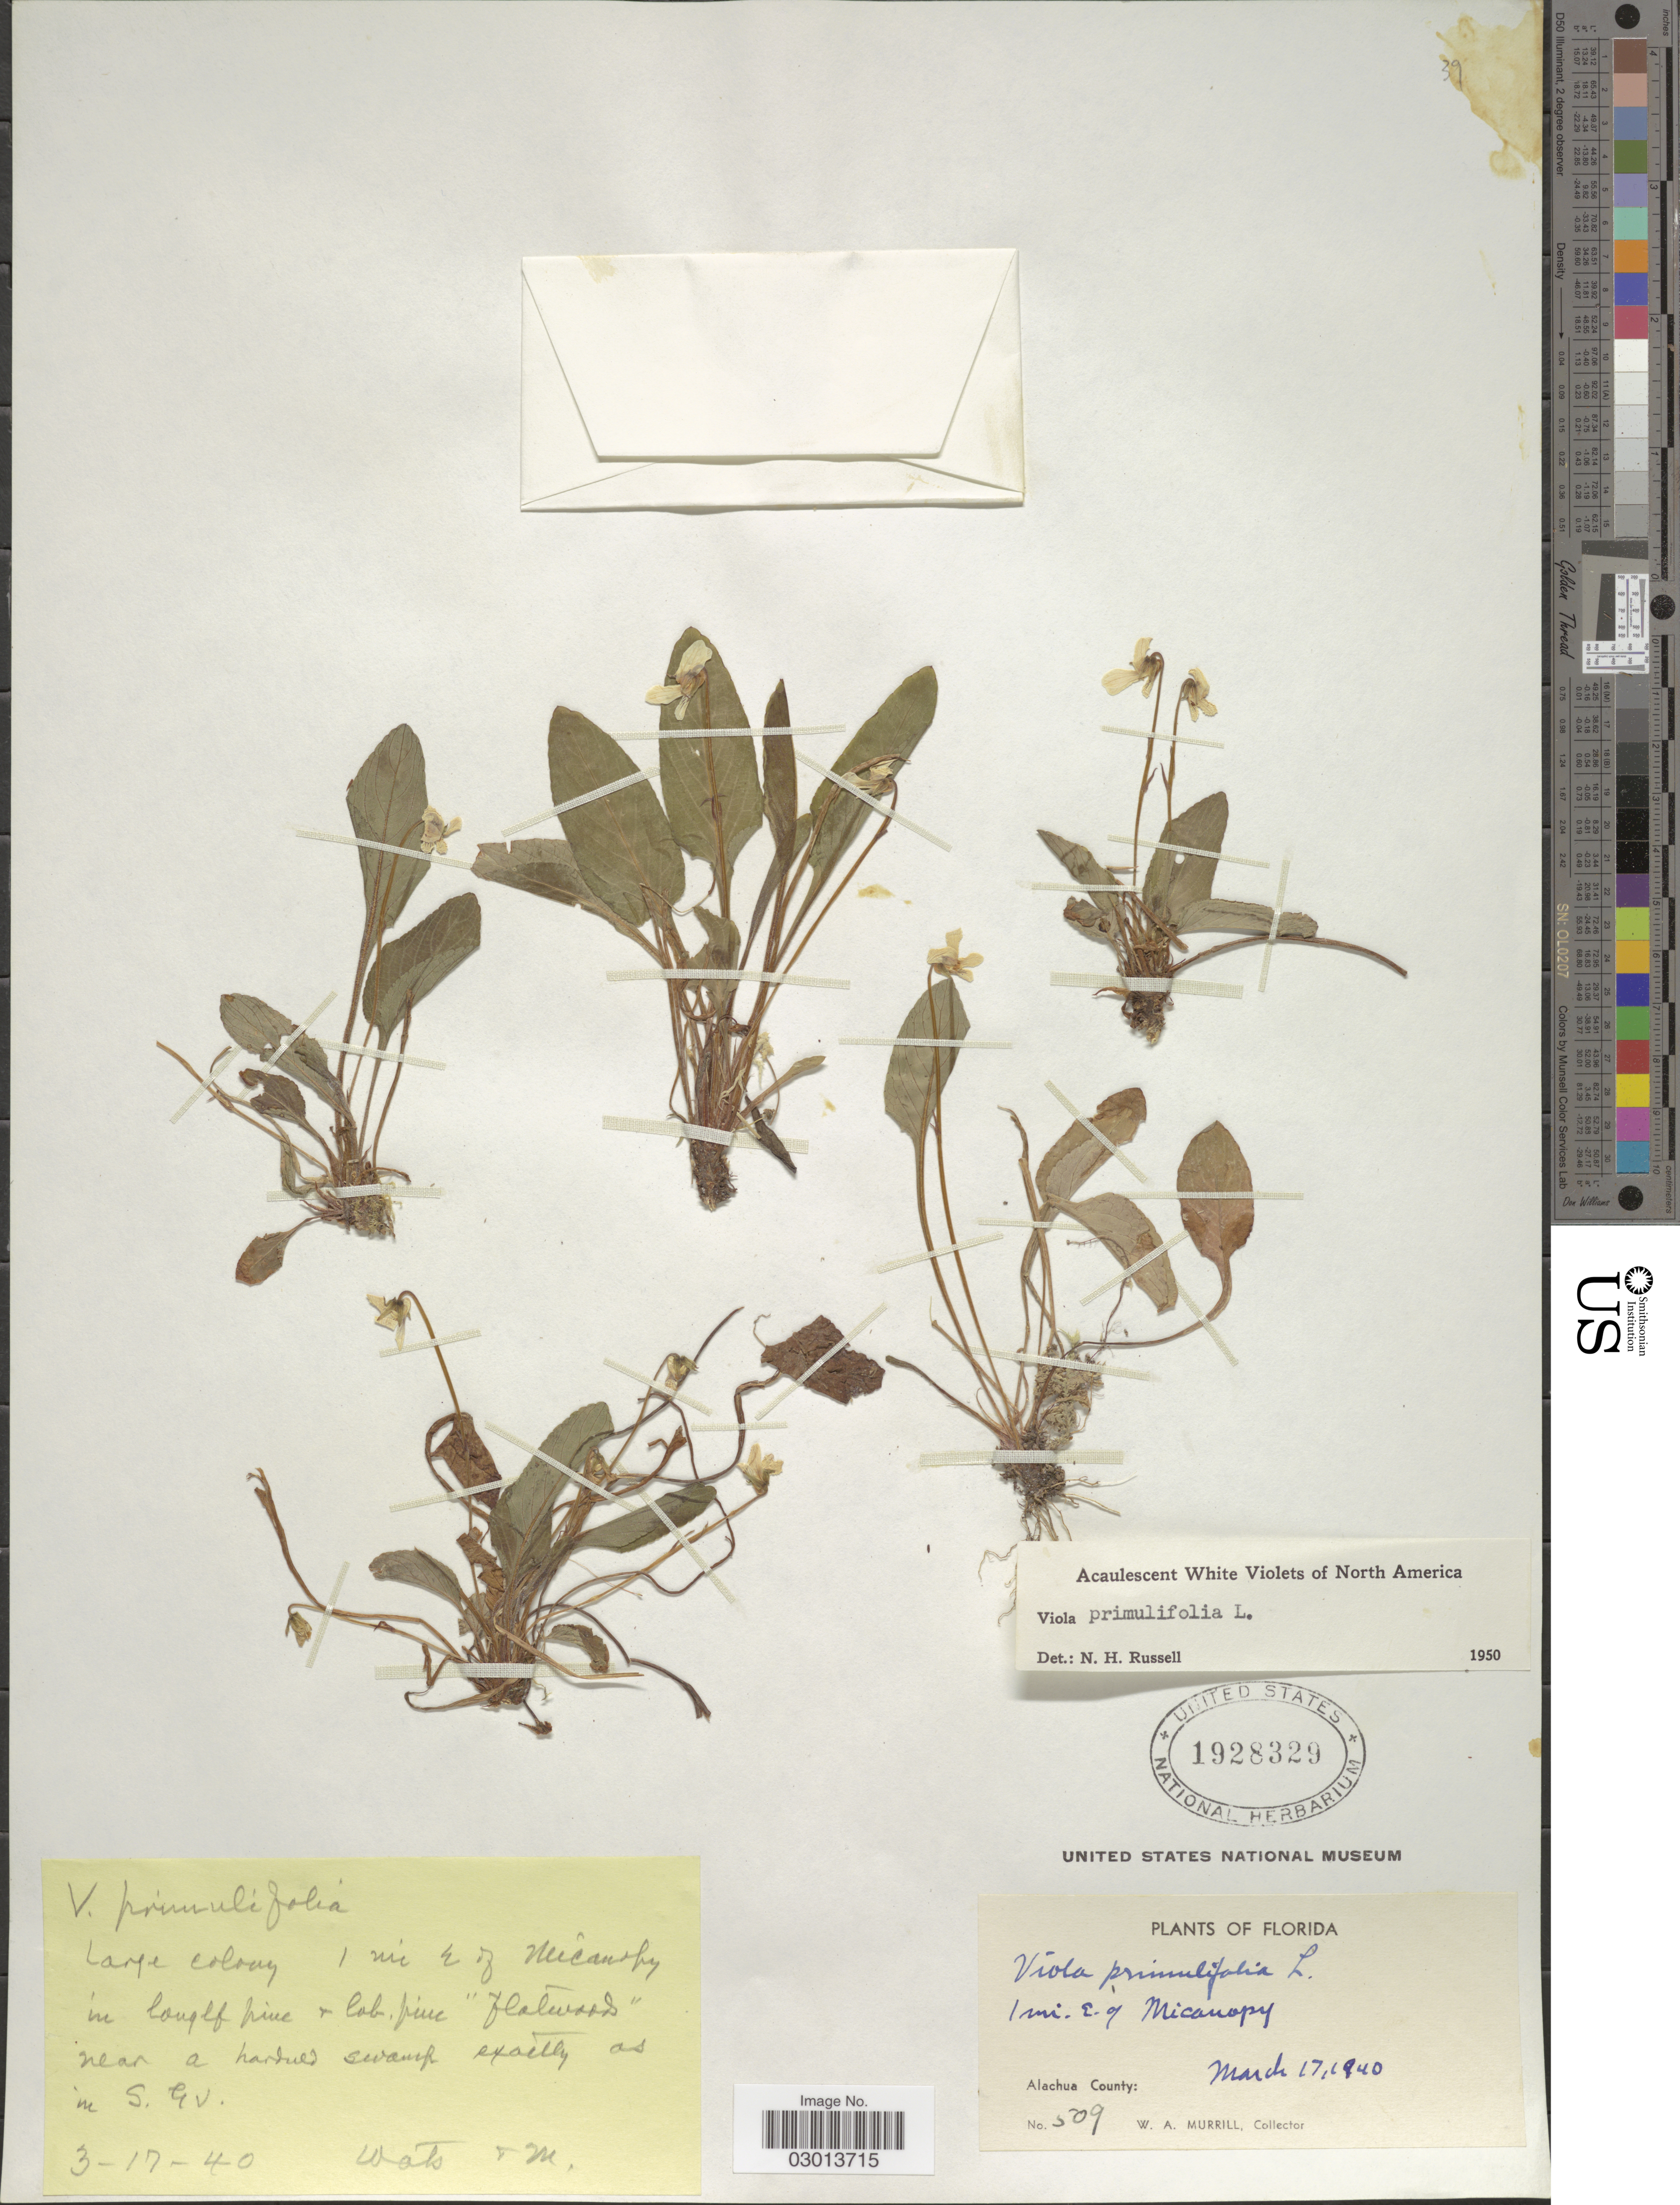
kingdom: Plantae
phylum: Tracheophyta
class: Magnoliopsida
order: Malpighiales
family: Violaceae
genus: Viola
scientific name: Viola primulifolia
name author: L.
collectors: W. A. Murrill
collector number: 509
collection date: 1940-03-17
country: United States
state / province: Florida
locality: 1 mi. E. of Micanopy. Alachua County.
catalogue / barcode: US 1928329